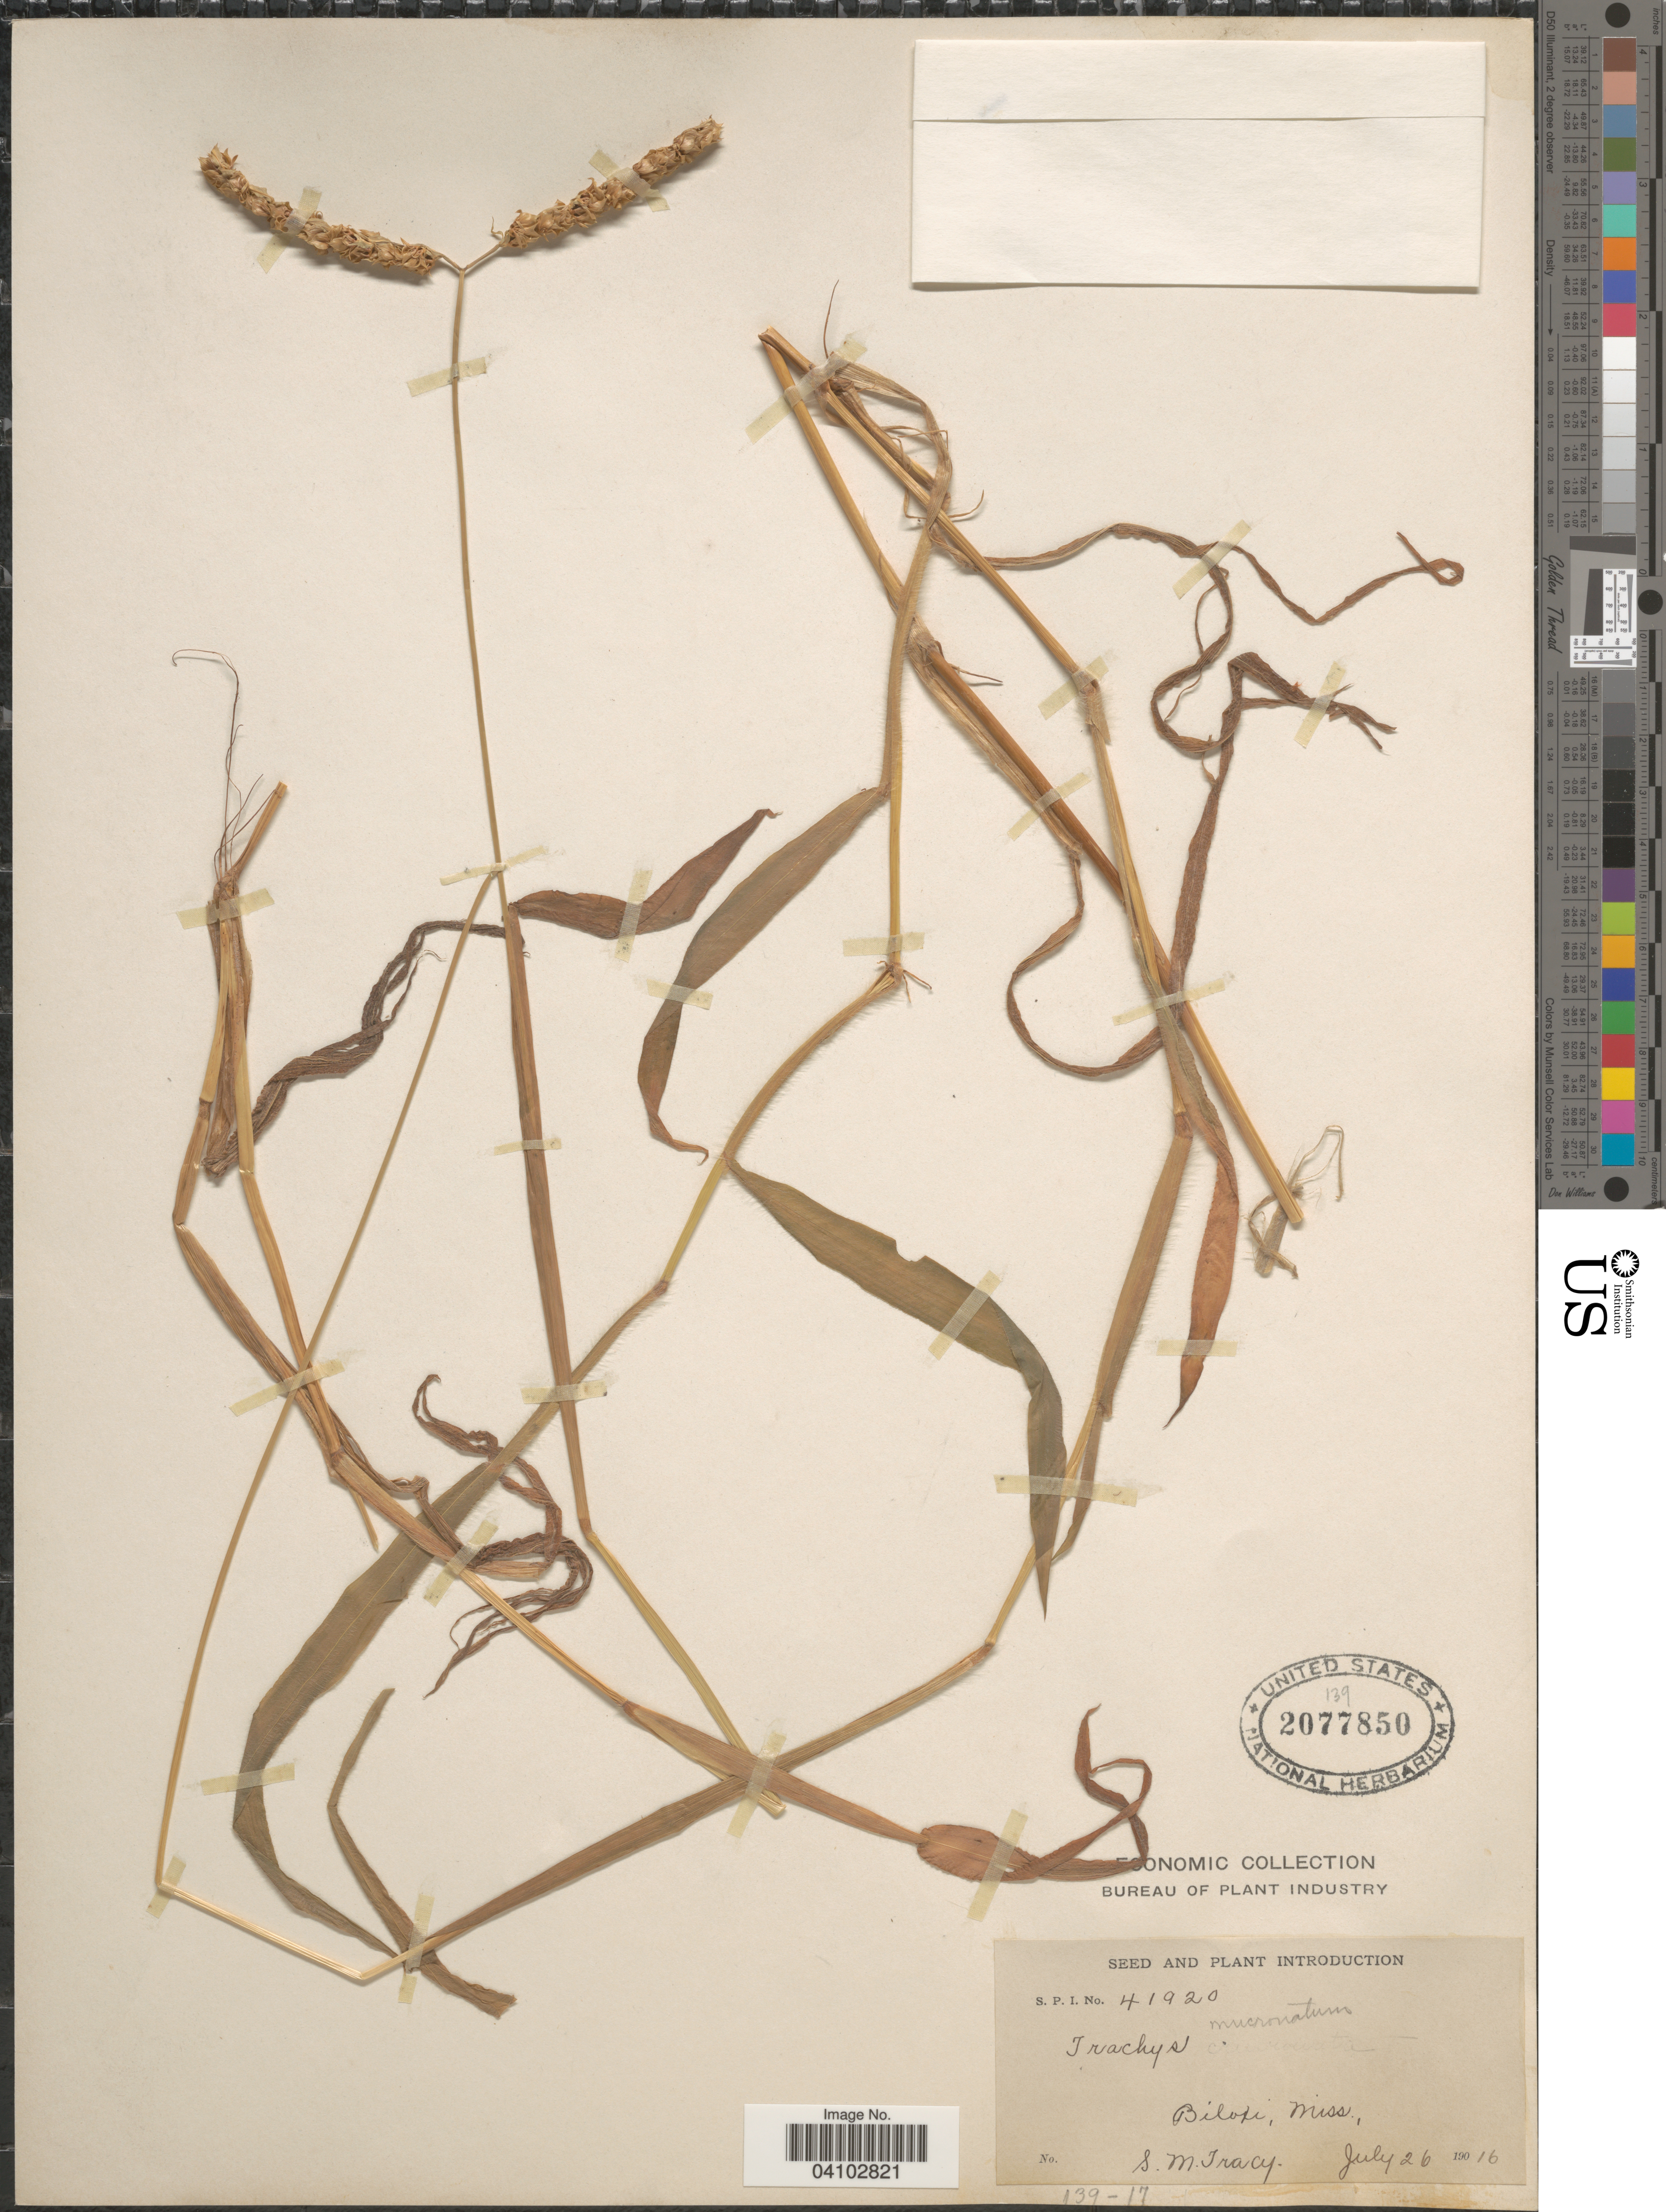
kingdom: Plantae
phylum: Tracheophyta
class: Liliopsida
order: Poales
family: Poaceae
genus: Trachys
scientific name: Trachys muricata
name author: (L.) Pers.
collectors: S. M. Tracy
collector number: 41920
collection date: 1916-07-26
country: United States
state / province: Mississippi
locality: Biloxi.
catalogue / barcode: US 2077850